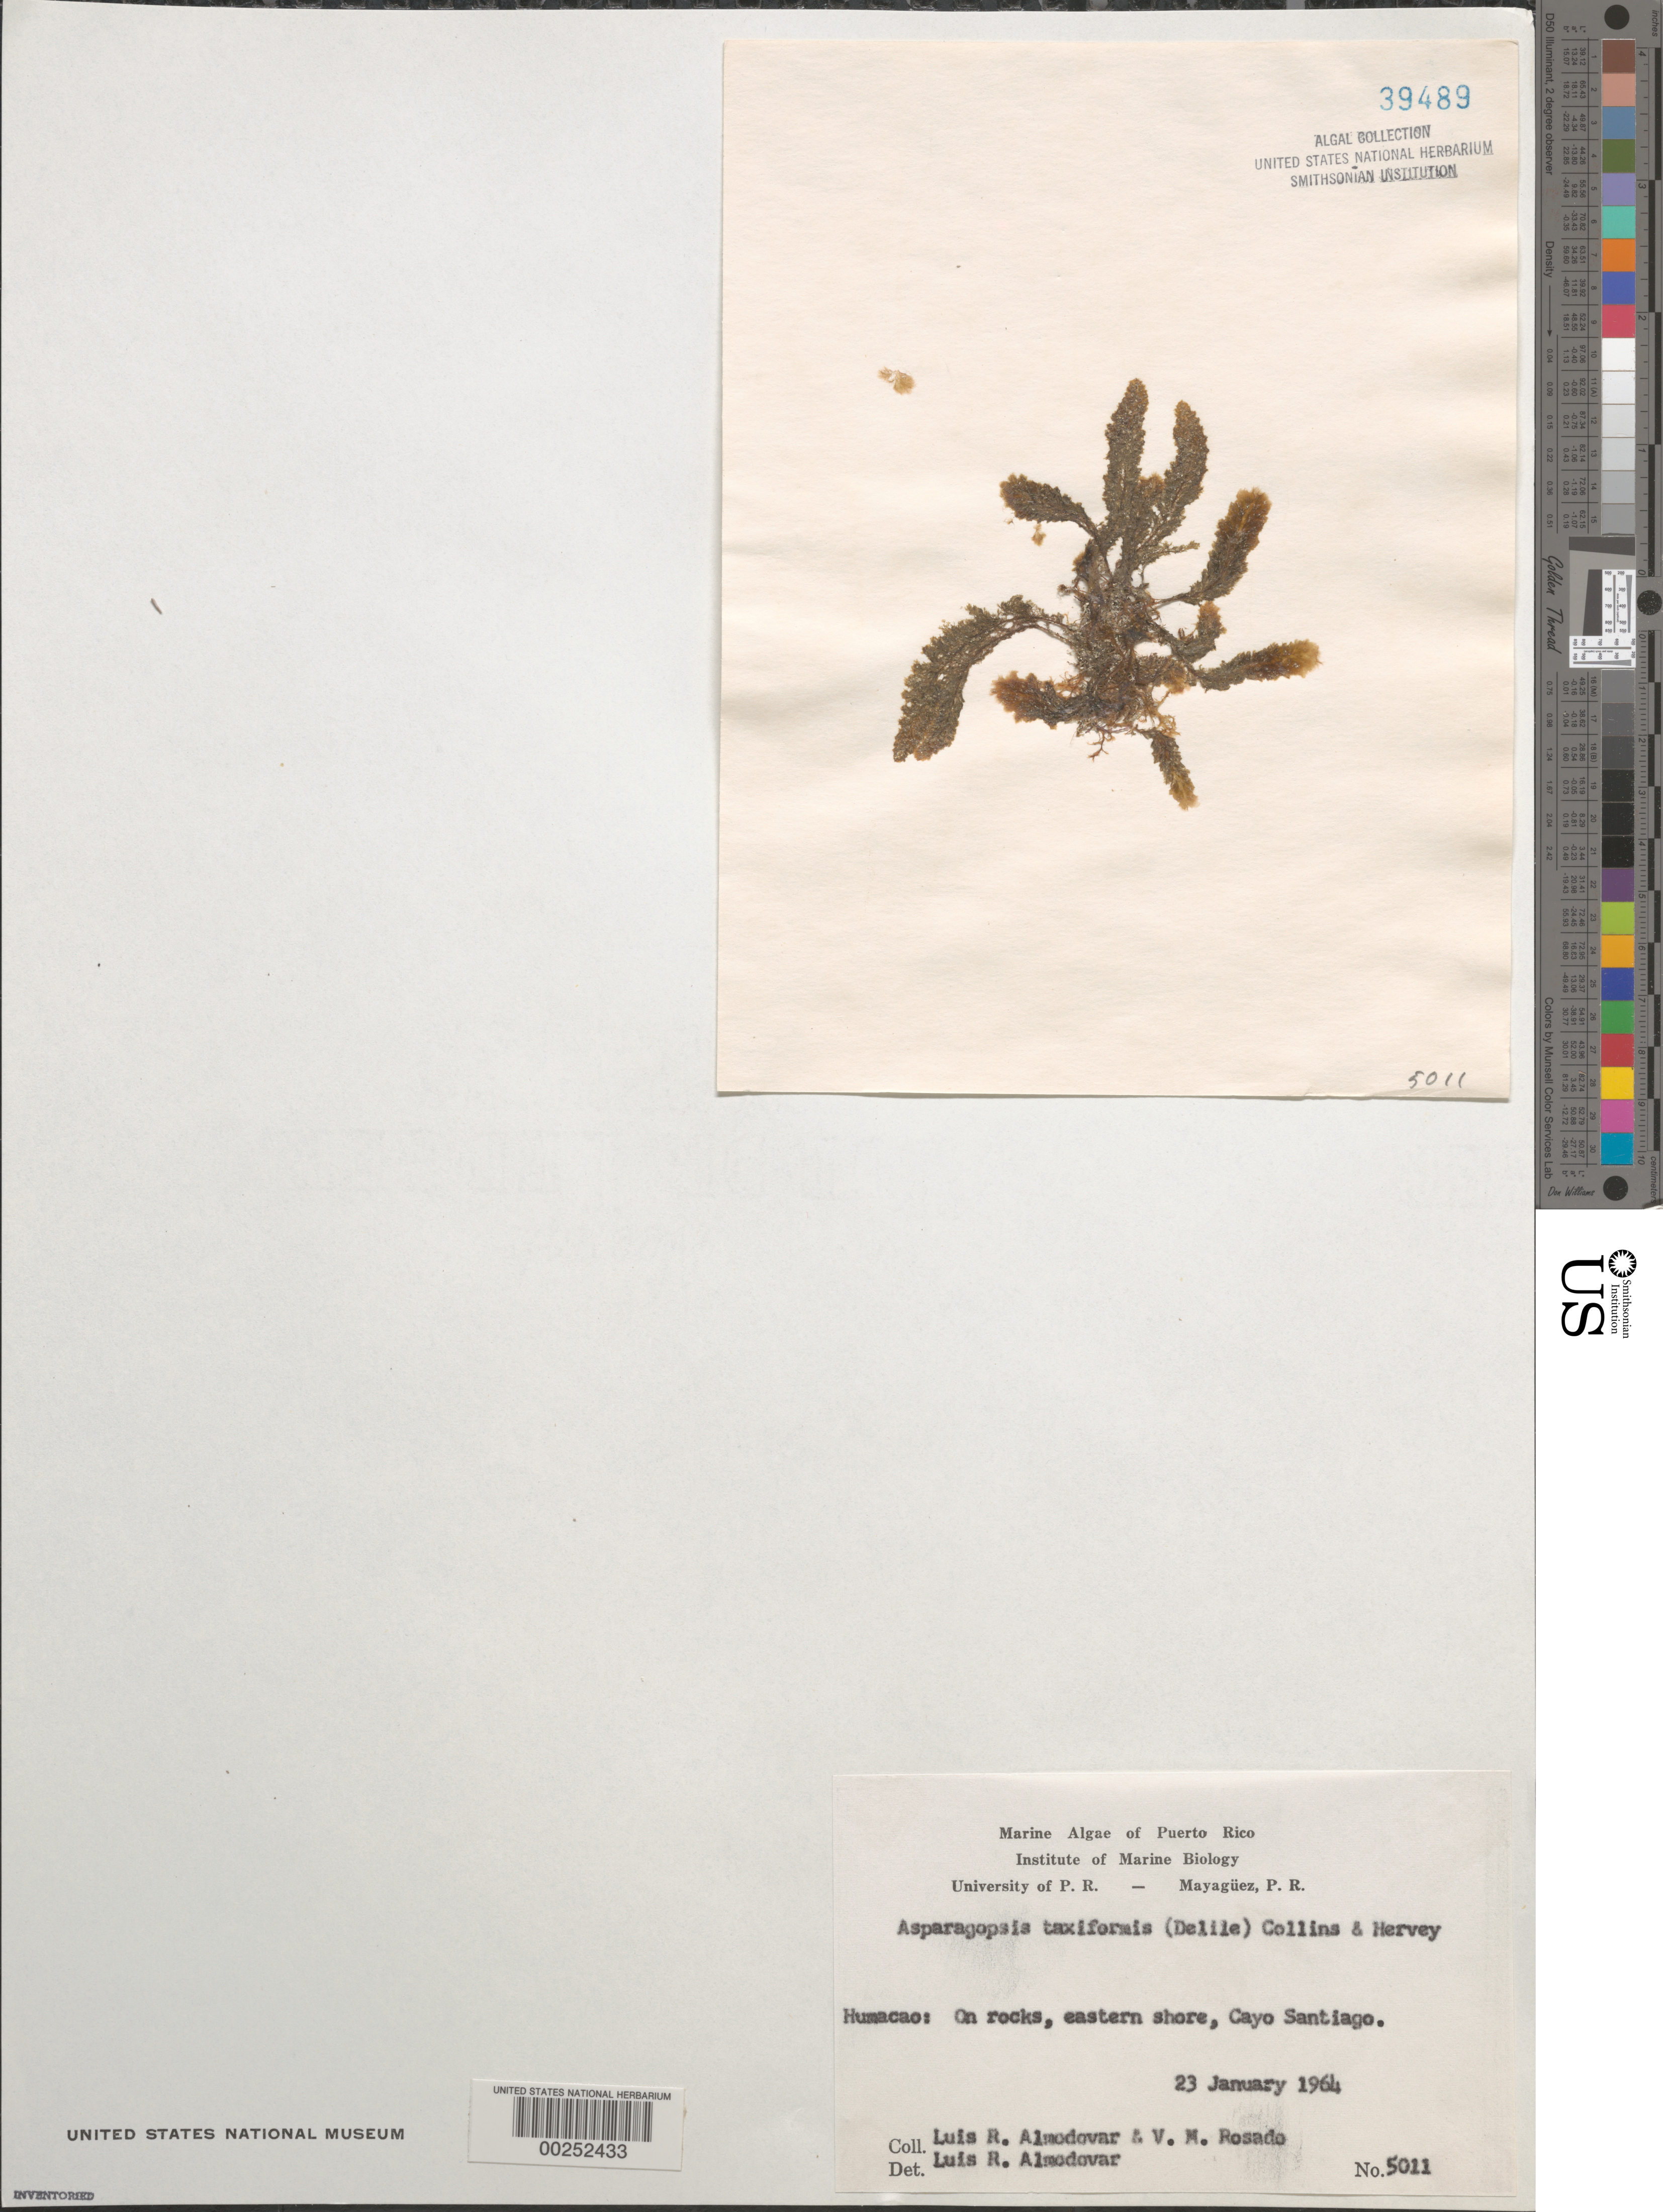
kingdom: Plantae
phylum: Rhodophyta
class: Florideophyceae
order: Bonnemaisoniales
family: Bonnemaisoniaceae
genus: Asparagopsis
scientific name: Asparagopsis taxiformis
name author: (Delile) Trevis.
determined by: Almodovar, L. R.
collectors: L. Almodovar & V. Rosado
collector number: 5011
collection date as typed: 23 Jan 1964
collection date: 1964-01-23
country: Puerto Rico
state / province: Humacao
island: Cayo Santiago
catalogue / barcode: US 39489